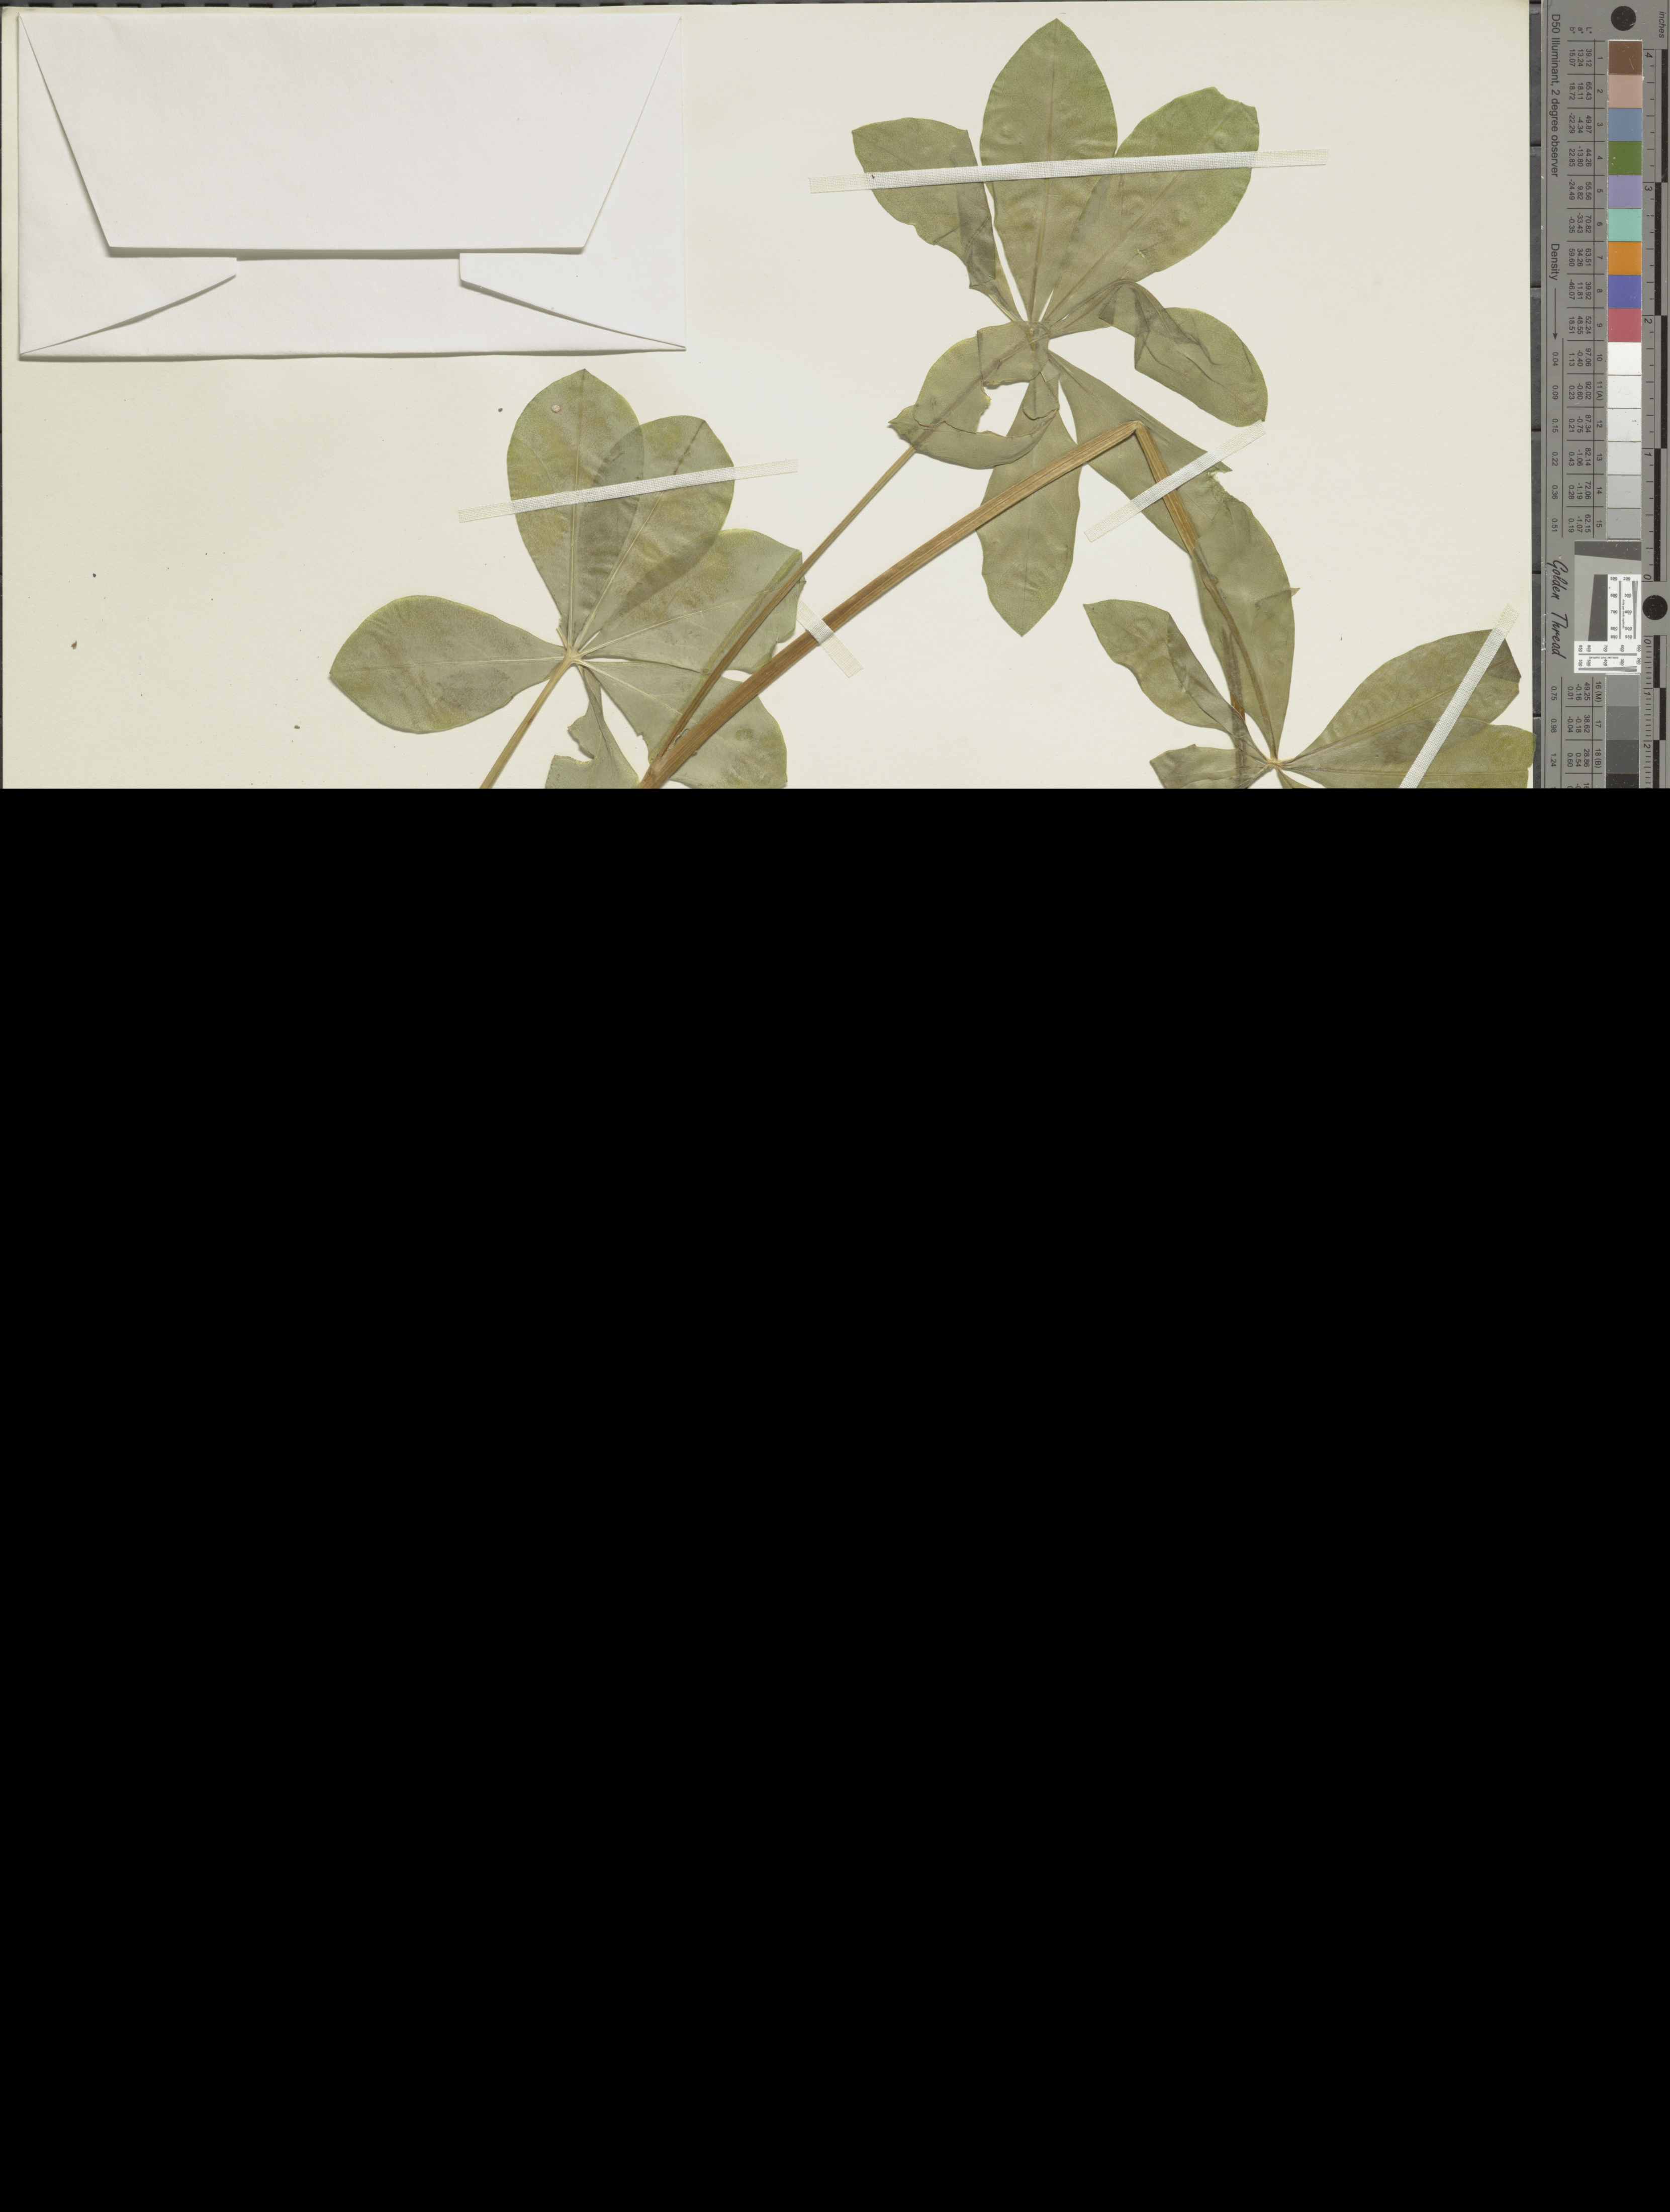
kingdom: Plantae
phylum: Tracheophyta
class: Magnoliopsida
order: Fabales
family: Fabaceae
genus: Lupinus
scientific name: Lupinus burkei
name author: S. Watson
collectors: B. Maguire & A. H. Holmgren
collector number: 26916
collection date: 1946-08-09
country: United States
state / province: Oregon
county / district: Baker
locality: Frequent; wet soil in meadow about Anthony Lake, Elkhorn Ridge, Granatic soils, Blue Mountains, Baker County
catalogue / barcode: US 1922126